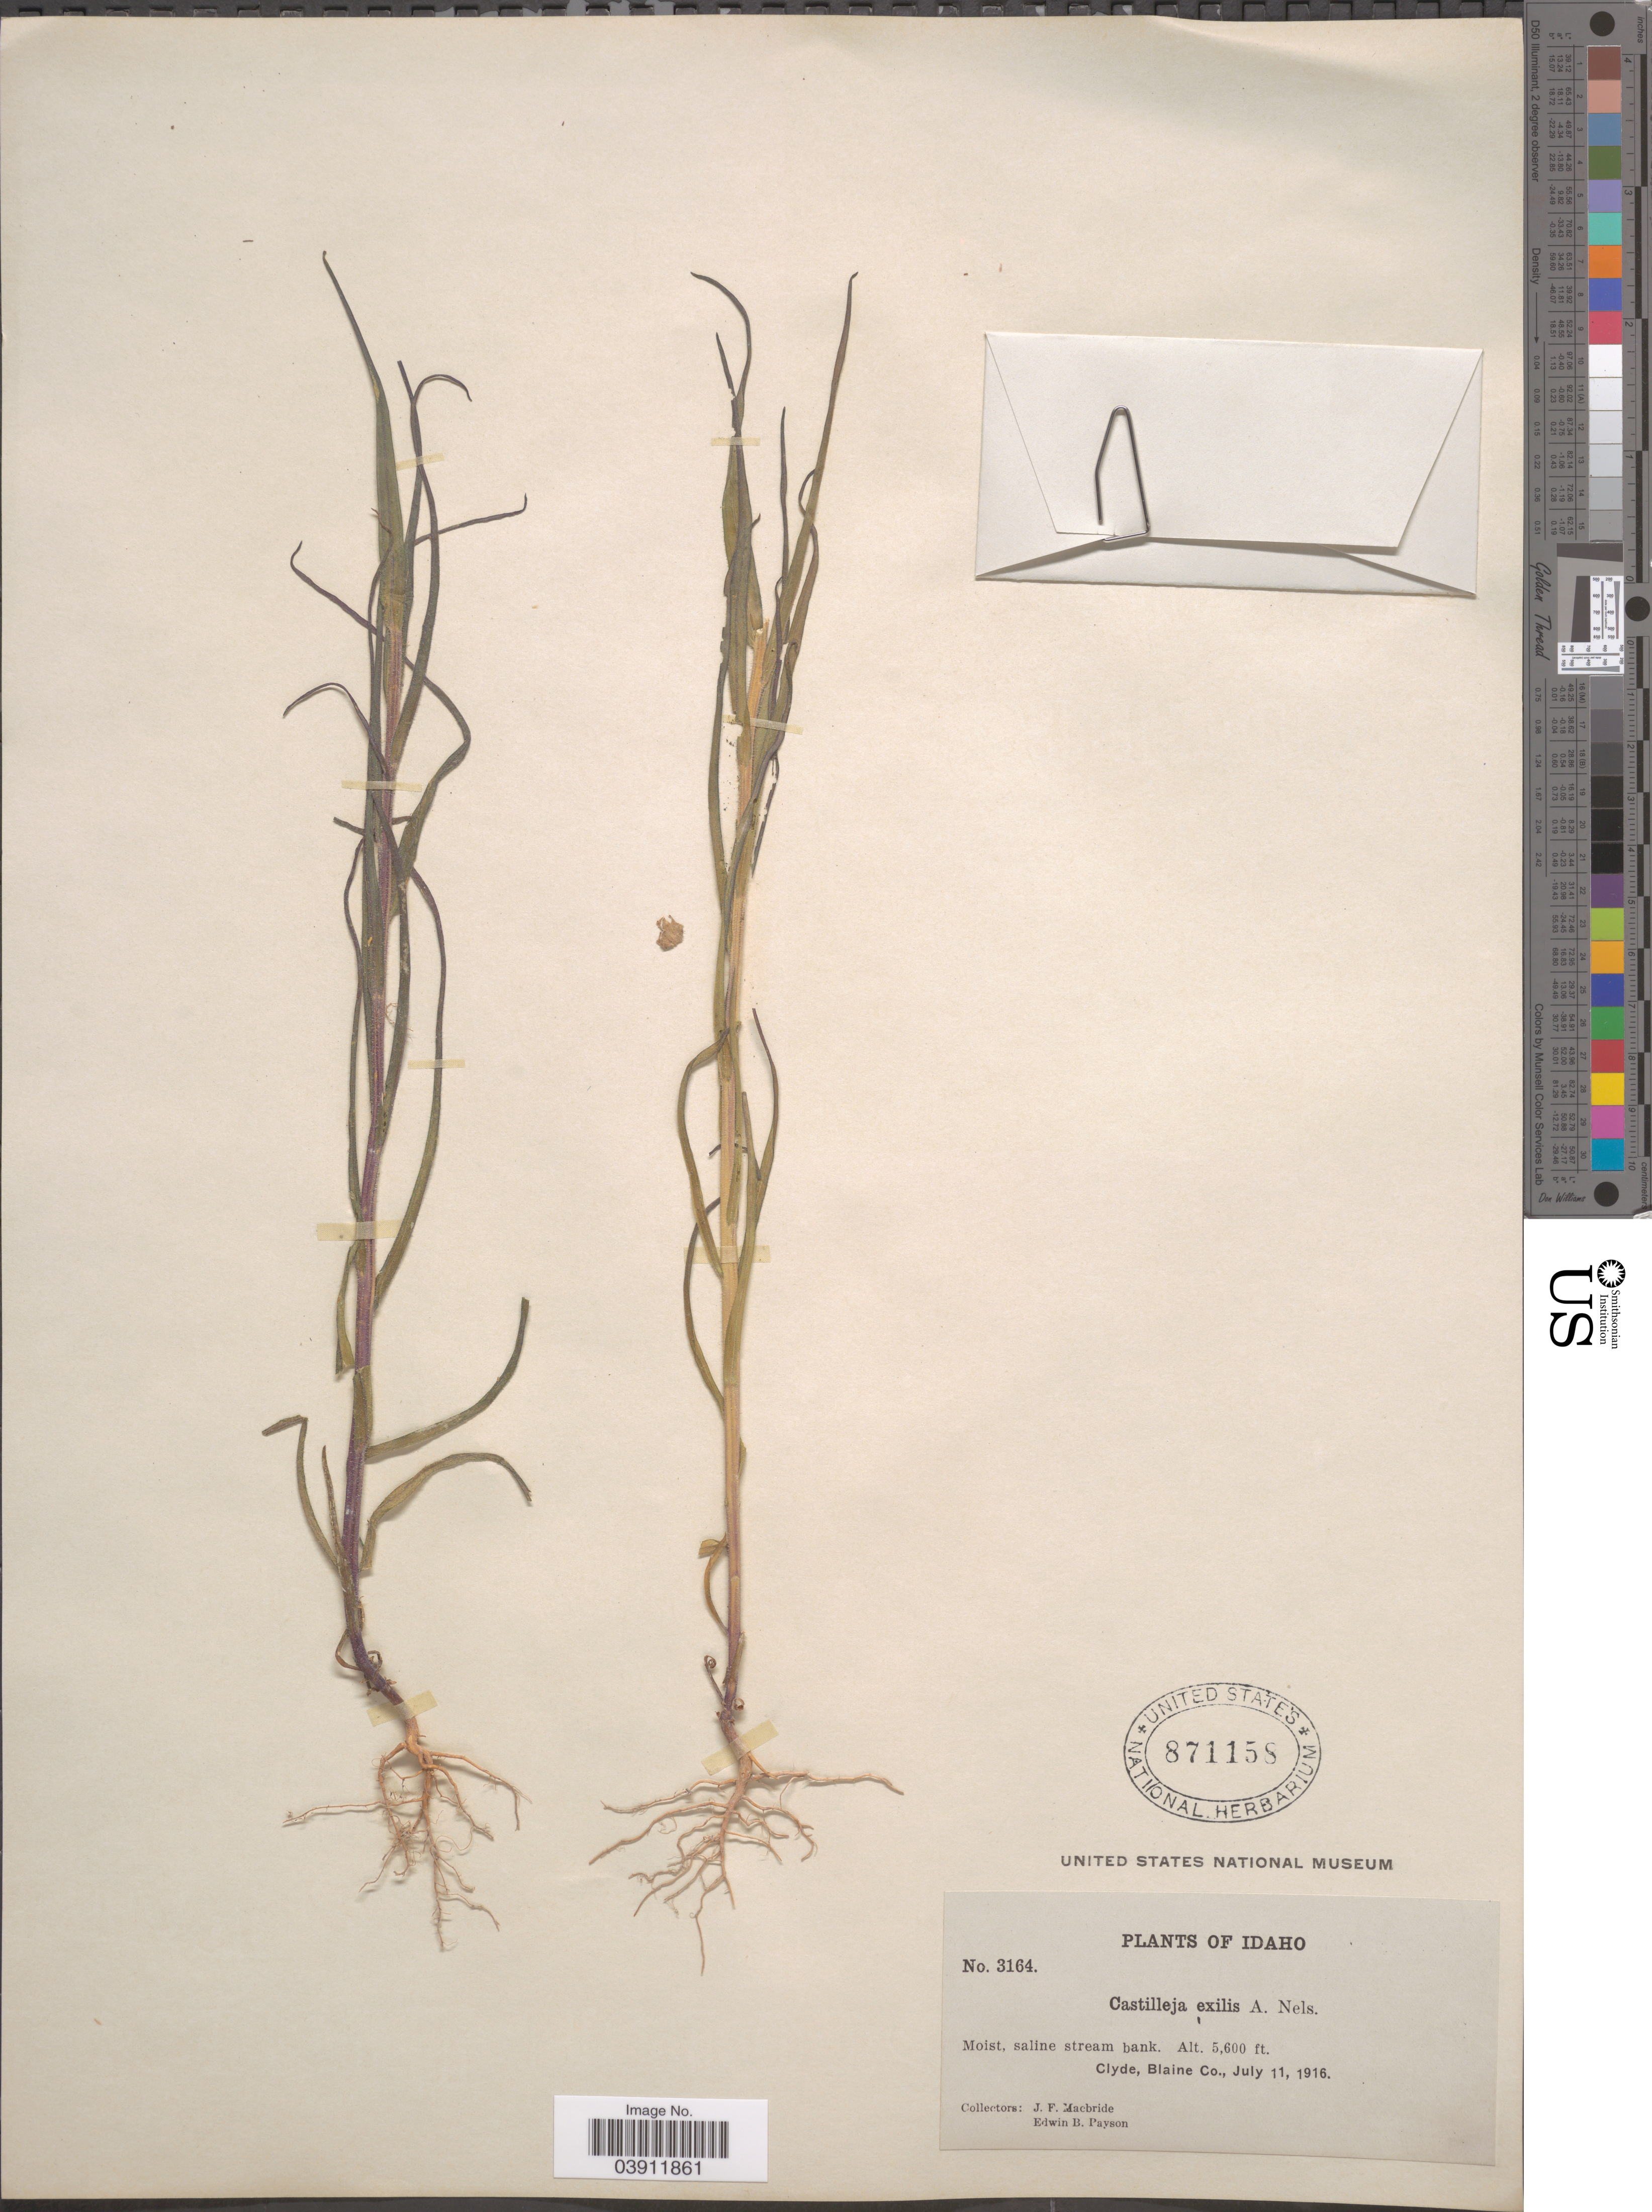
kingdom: Plantae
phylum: Tracheophyta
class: Magnoliopsida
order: Lamiales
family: Orobanchaceae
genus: Castilleja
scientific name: Castilleja exilis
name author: A. Nelson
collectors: J. F. Macbride & E. B. Payson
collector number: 3164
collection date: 1916-07-11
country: United States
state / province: Idaho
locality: Clyde, Blaine Co.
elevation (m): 1707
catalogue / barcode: US 871158